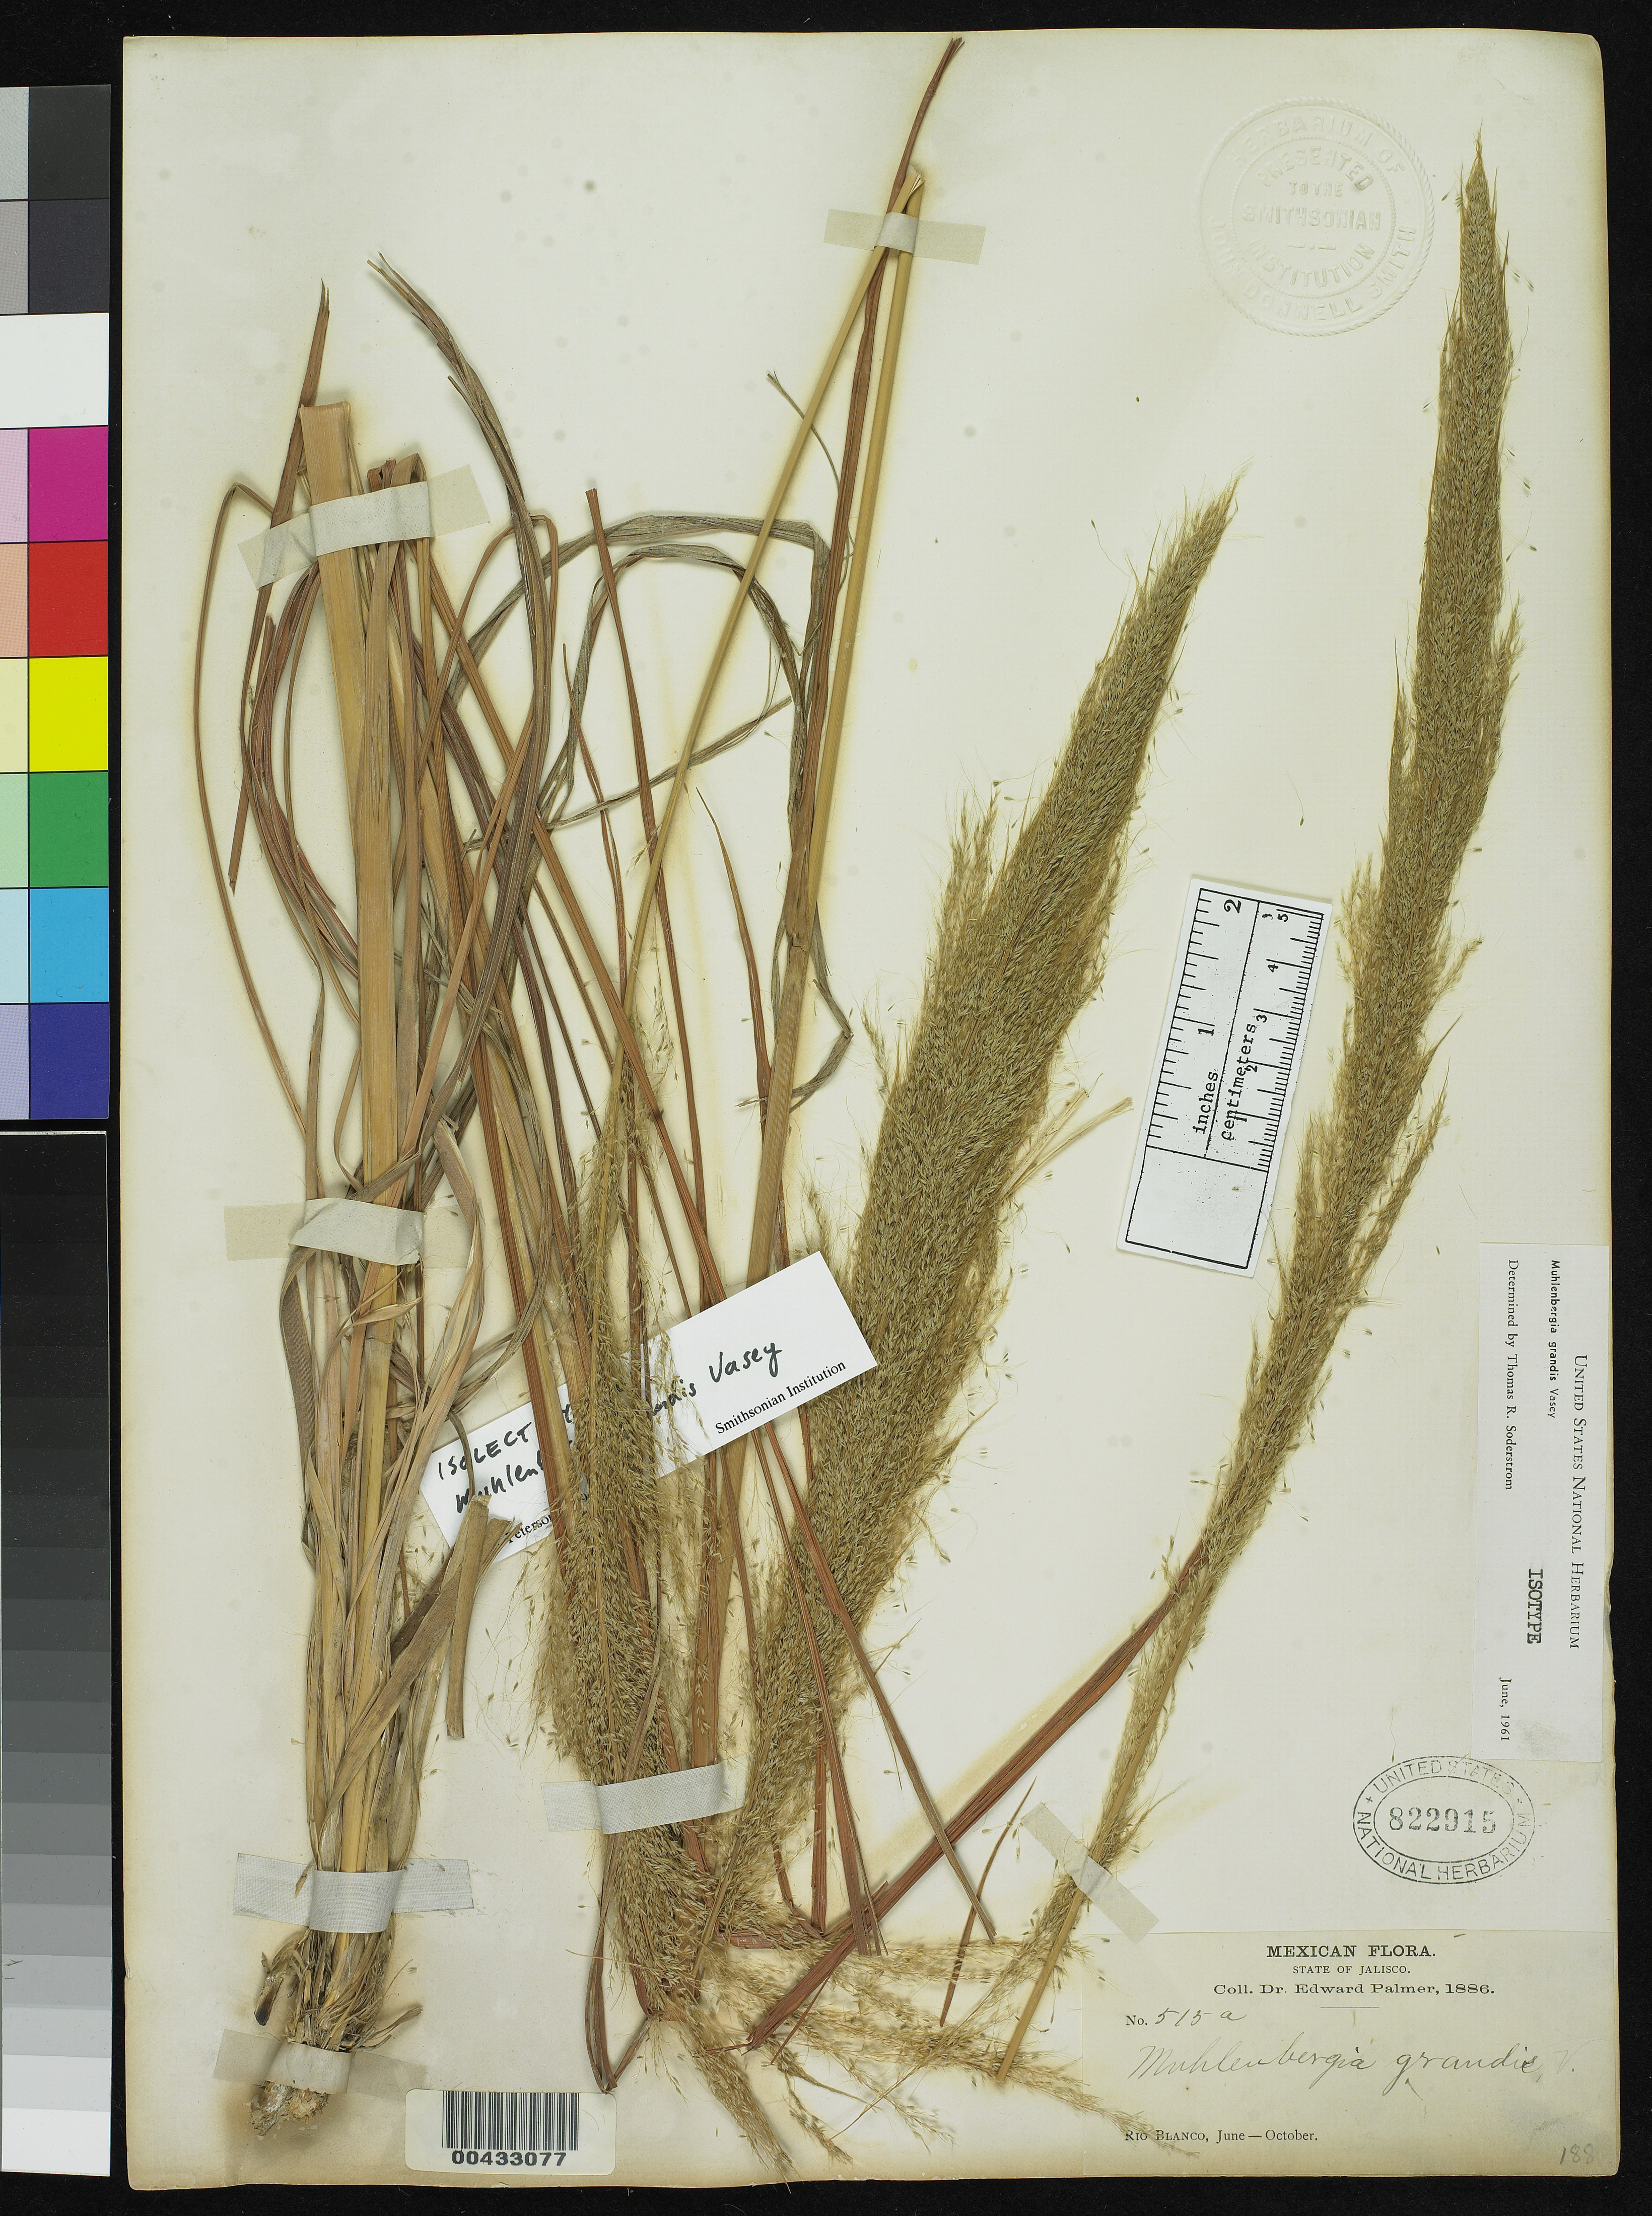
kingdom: Plantae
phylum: Tracheophyta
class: Liliopsida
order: Poales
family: Poaceae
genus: Muhlenbergia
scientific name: Muhlenbergia grandis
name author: Vasey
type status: Isosyntype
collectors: E. Palmer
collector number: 515a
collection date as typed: Jun 1886 to -- Oct 1886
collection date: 1886-06/1886-10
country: Mexico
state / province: Jalisco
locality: Rio Blanco.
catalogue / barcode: US 822915